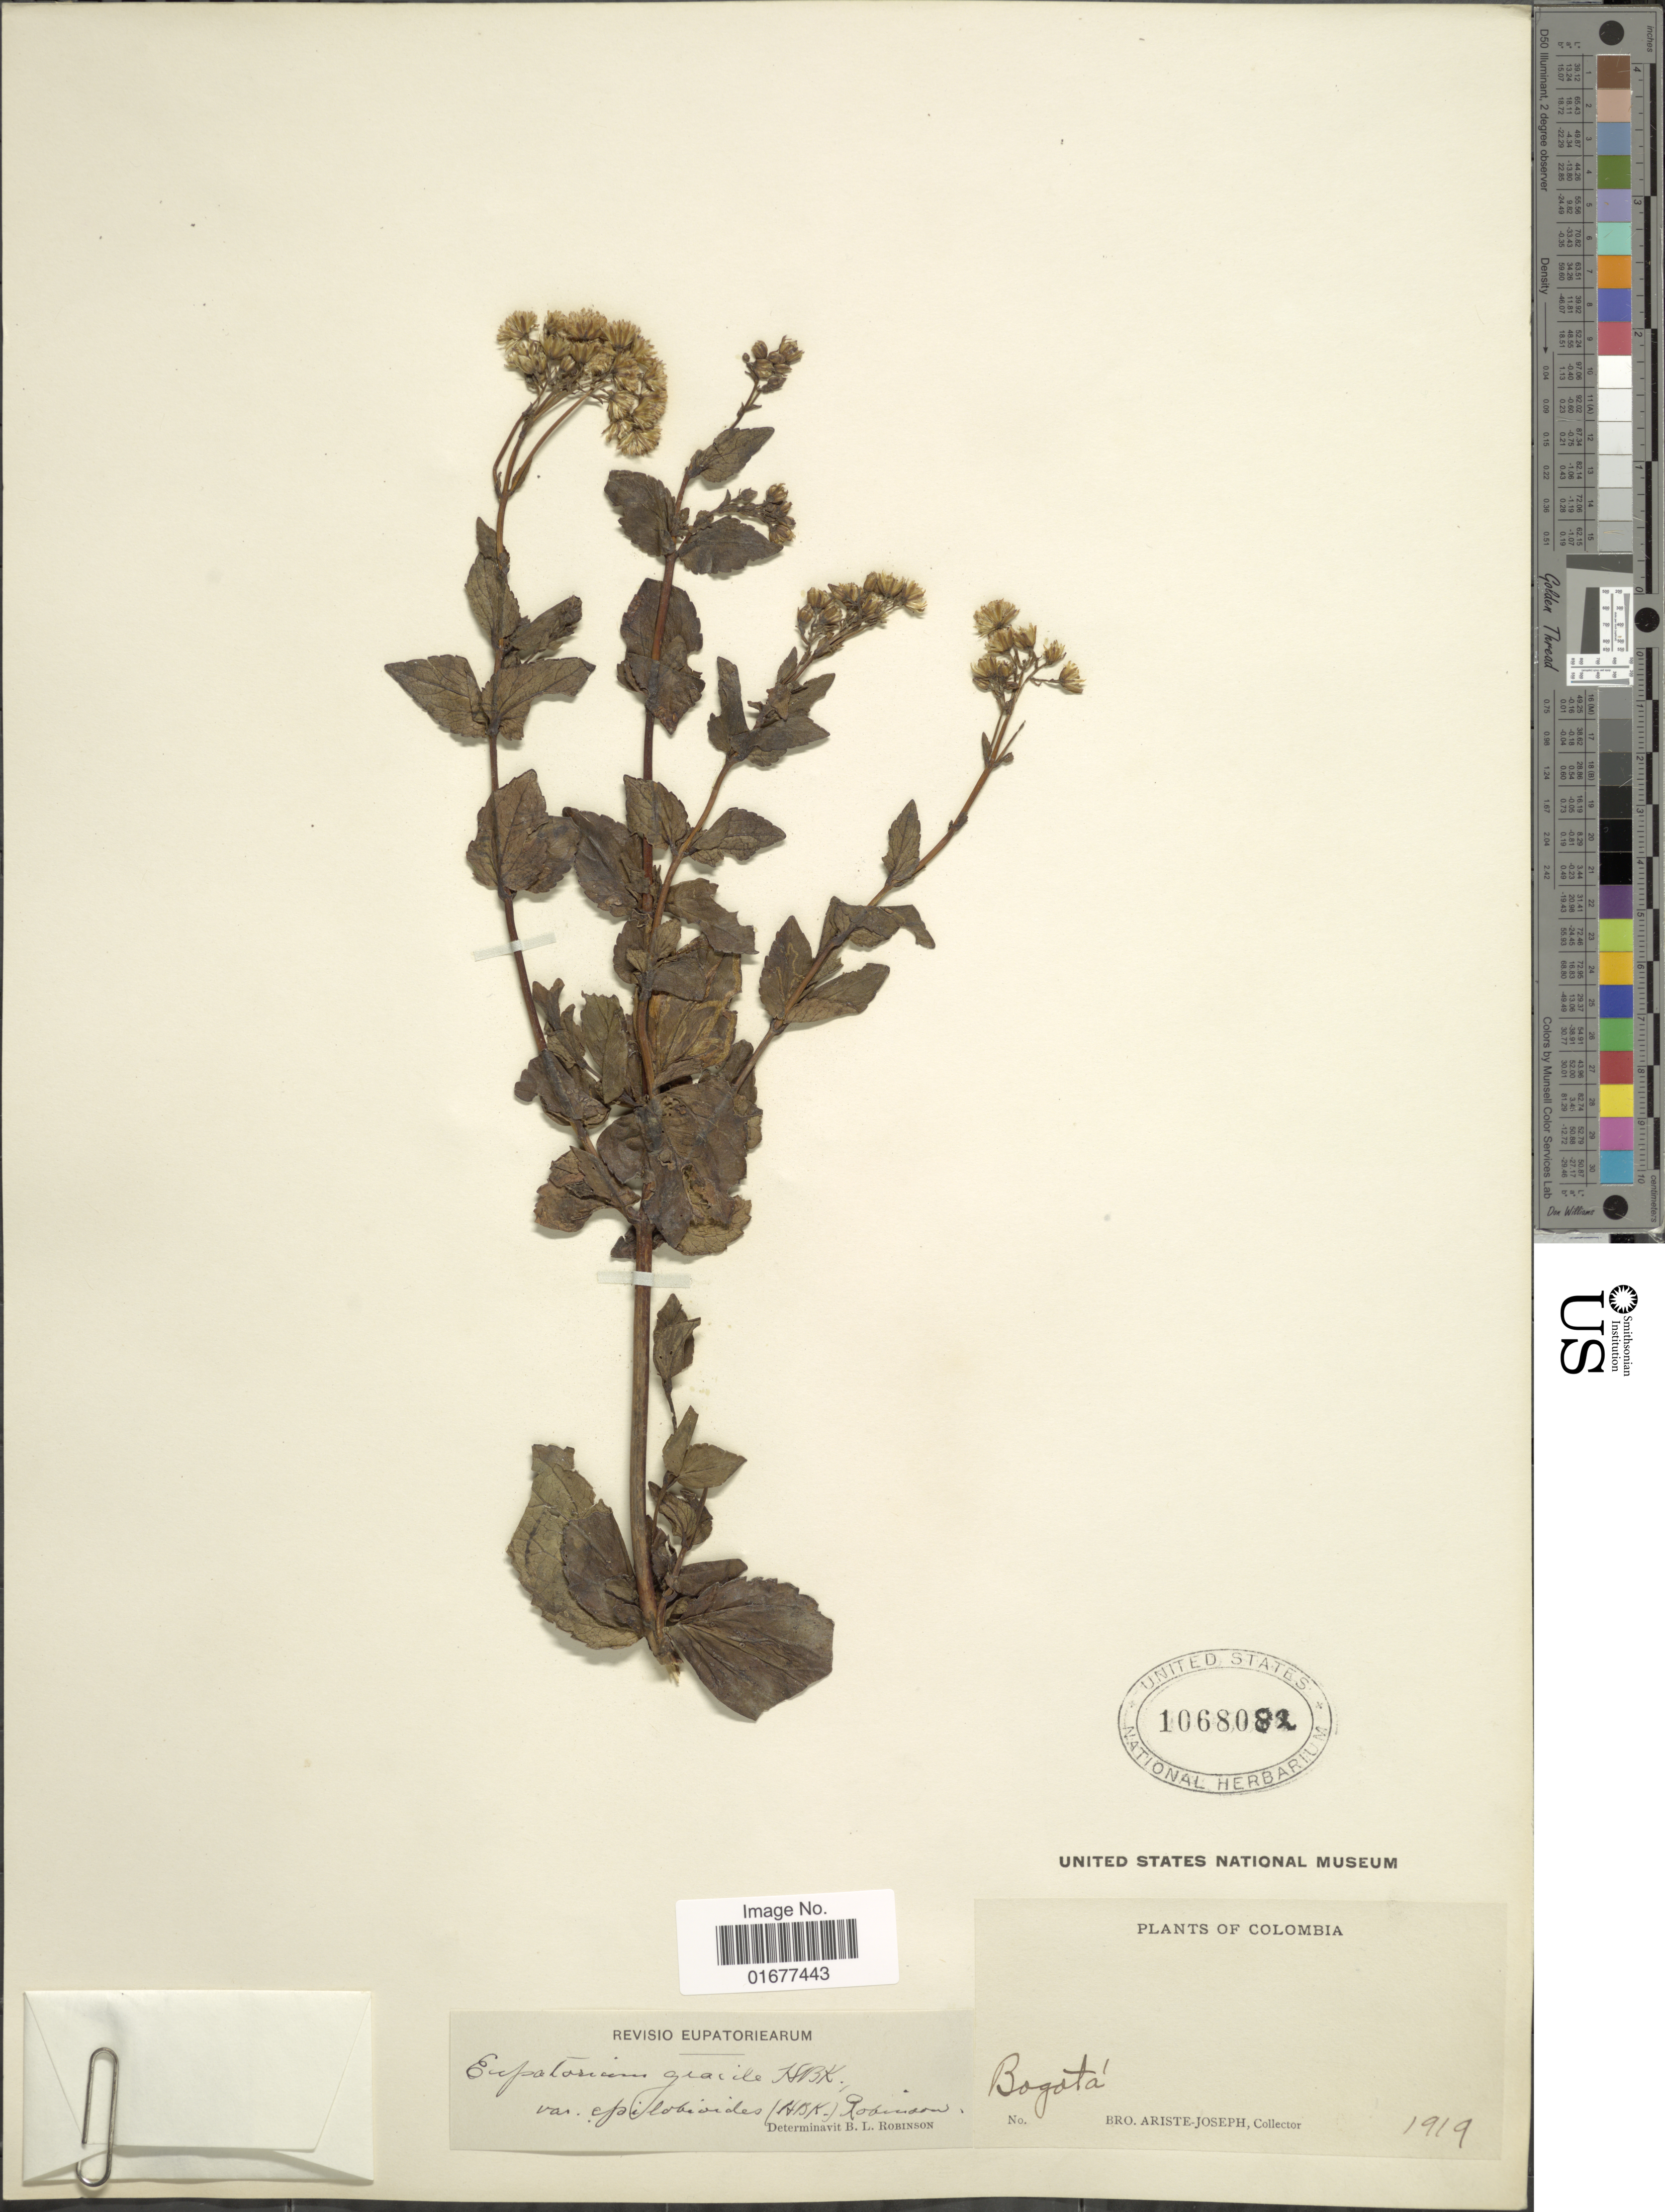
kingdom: Plantae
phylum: Tracheophyta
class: Magnoliopsida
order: Asterales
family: Asteraceae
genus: Ageratina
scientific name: Ageratina gracilis var. epilobioides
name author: (Kunth) R.M. King & H. Rob. ex Luteyn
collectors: Bro. Ariste-Joseph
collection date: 1919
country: Colombia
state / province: Bogota D.C.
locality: Bogota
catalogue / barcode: US 1068082